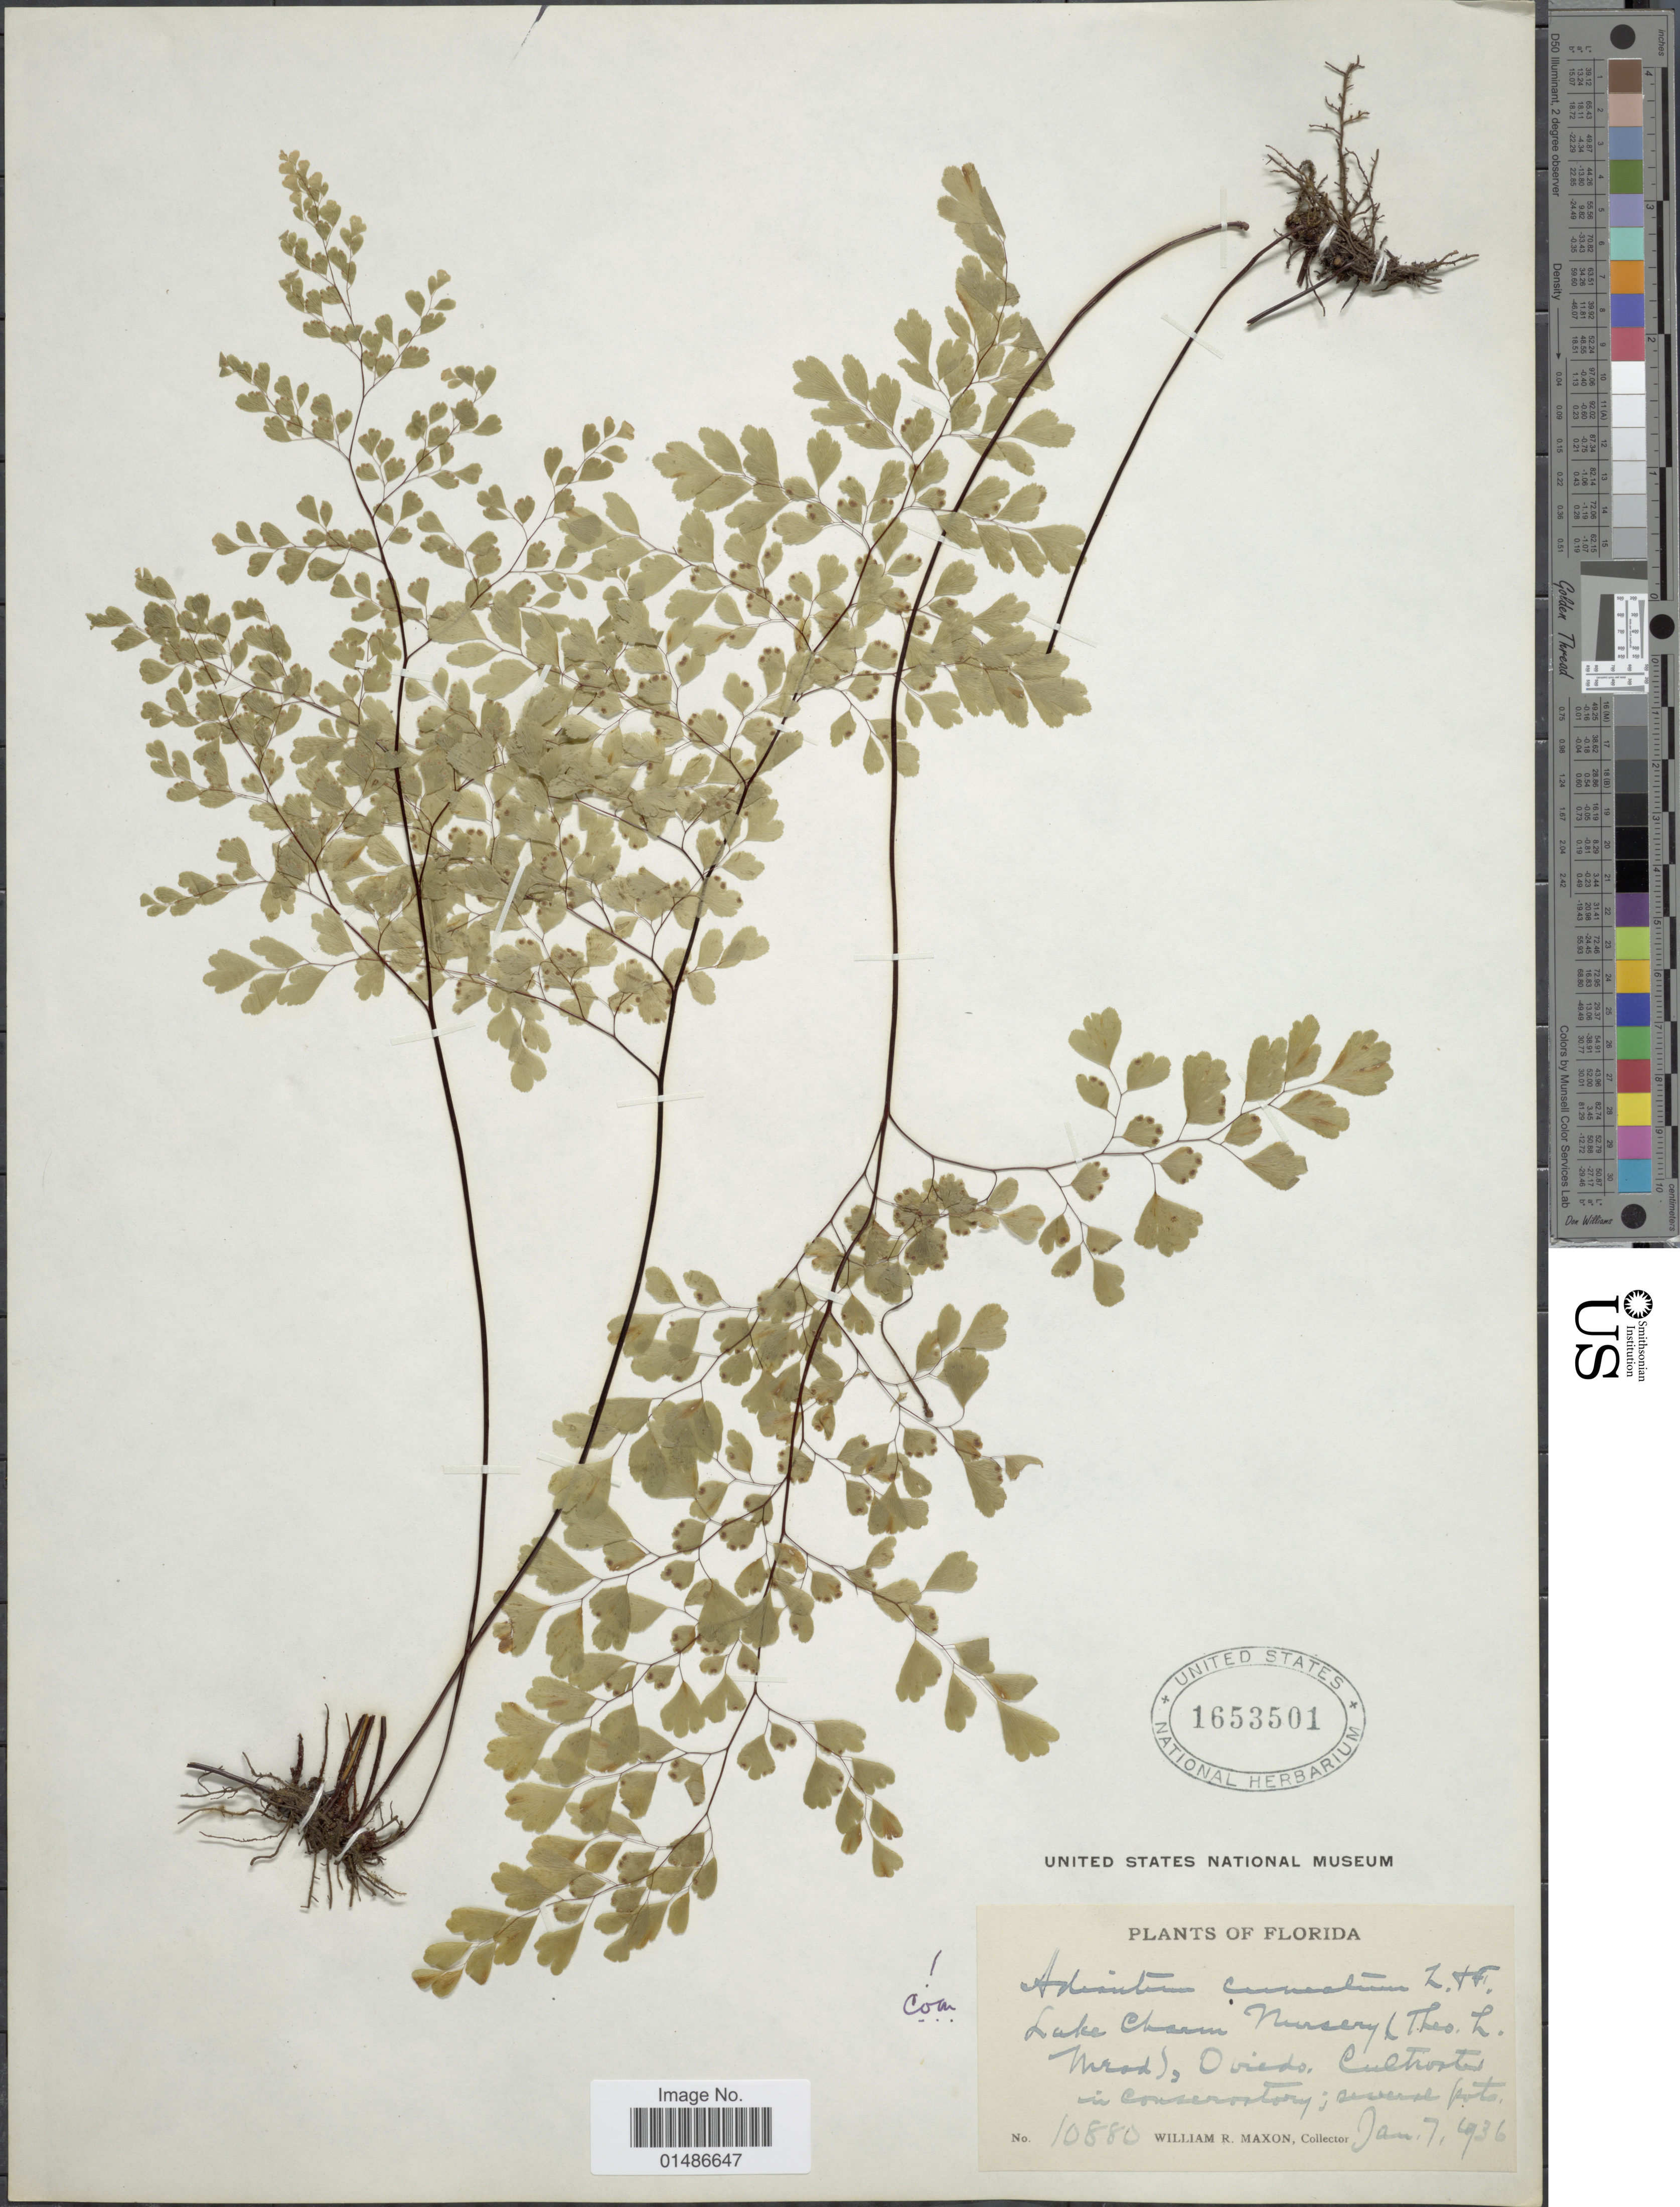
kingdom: Plantae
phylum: Tracheophyta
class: Polypodiopsida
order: Polypodiales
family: Pteridaceae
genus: Adiantum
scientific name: Adiantum raddianum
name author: C. Presl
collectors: W. R. Maxon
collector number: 10880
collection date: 1936-01-07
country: United States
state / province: Florida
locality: Lake Charm Nursery (Theo. L. Mrod), Oviedo.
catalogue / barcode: US 1653501